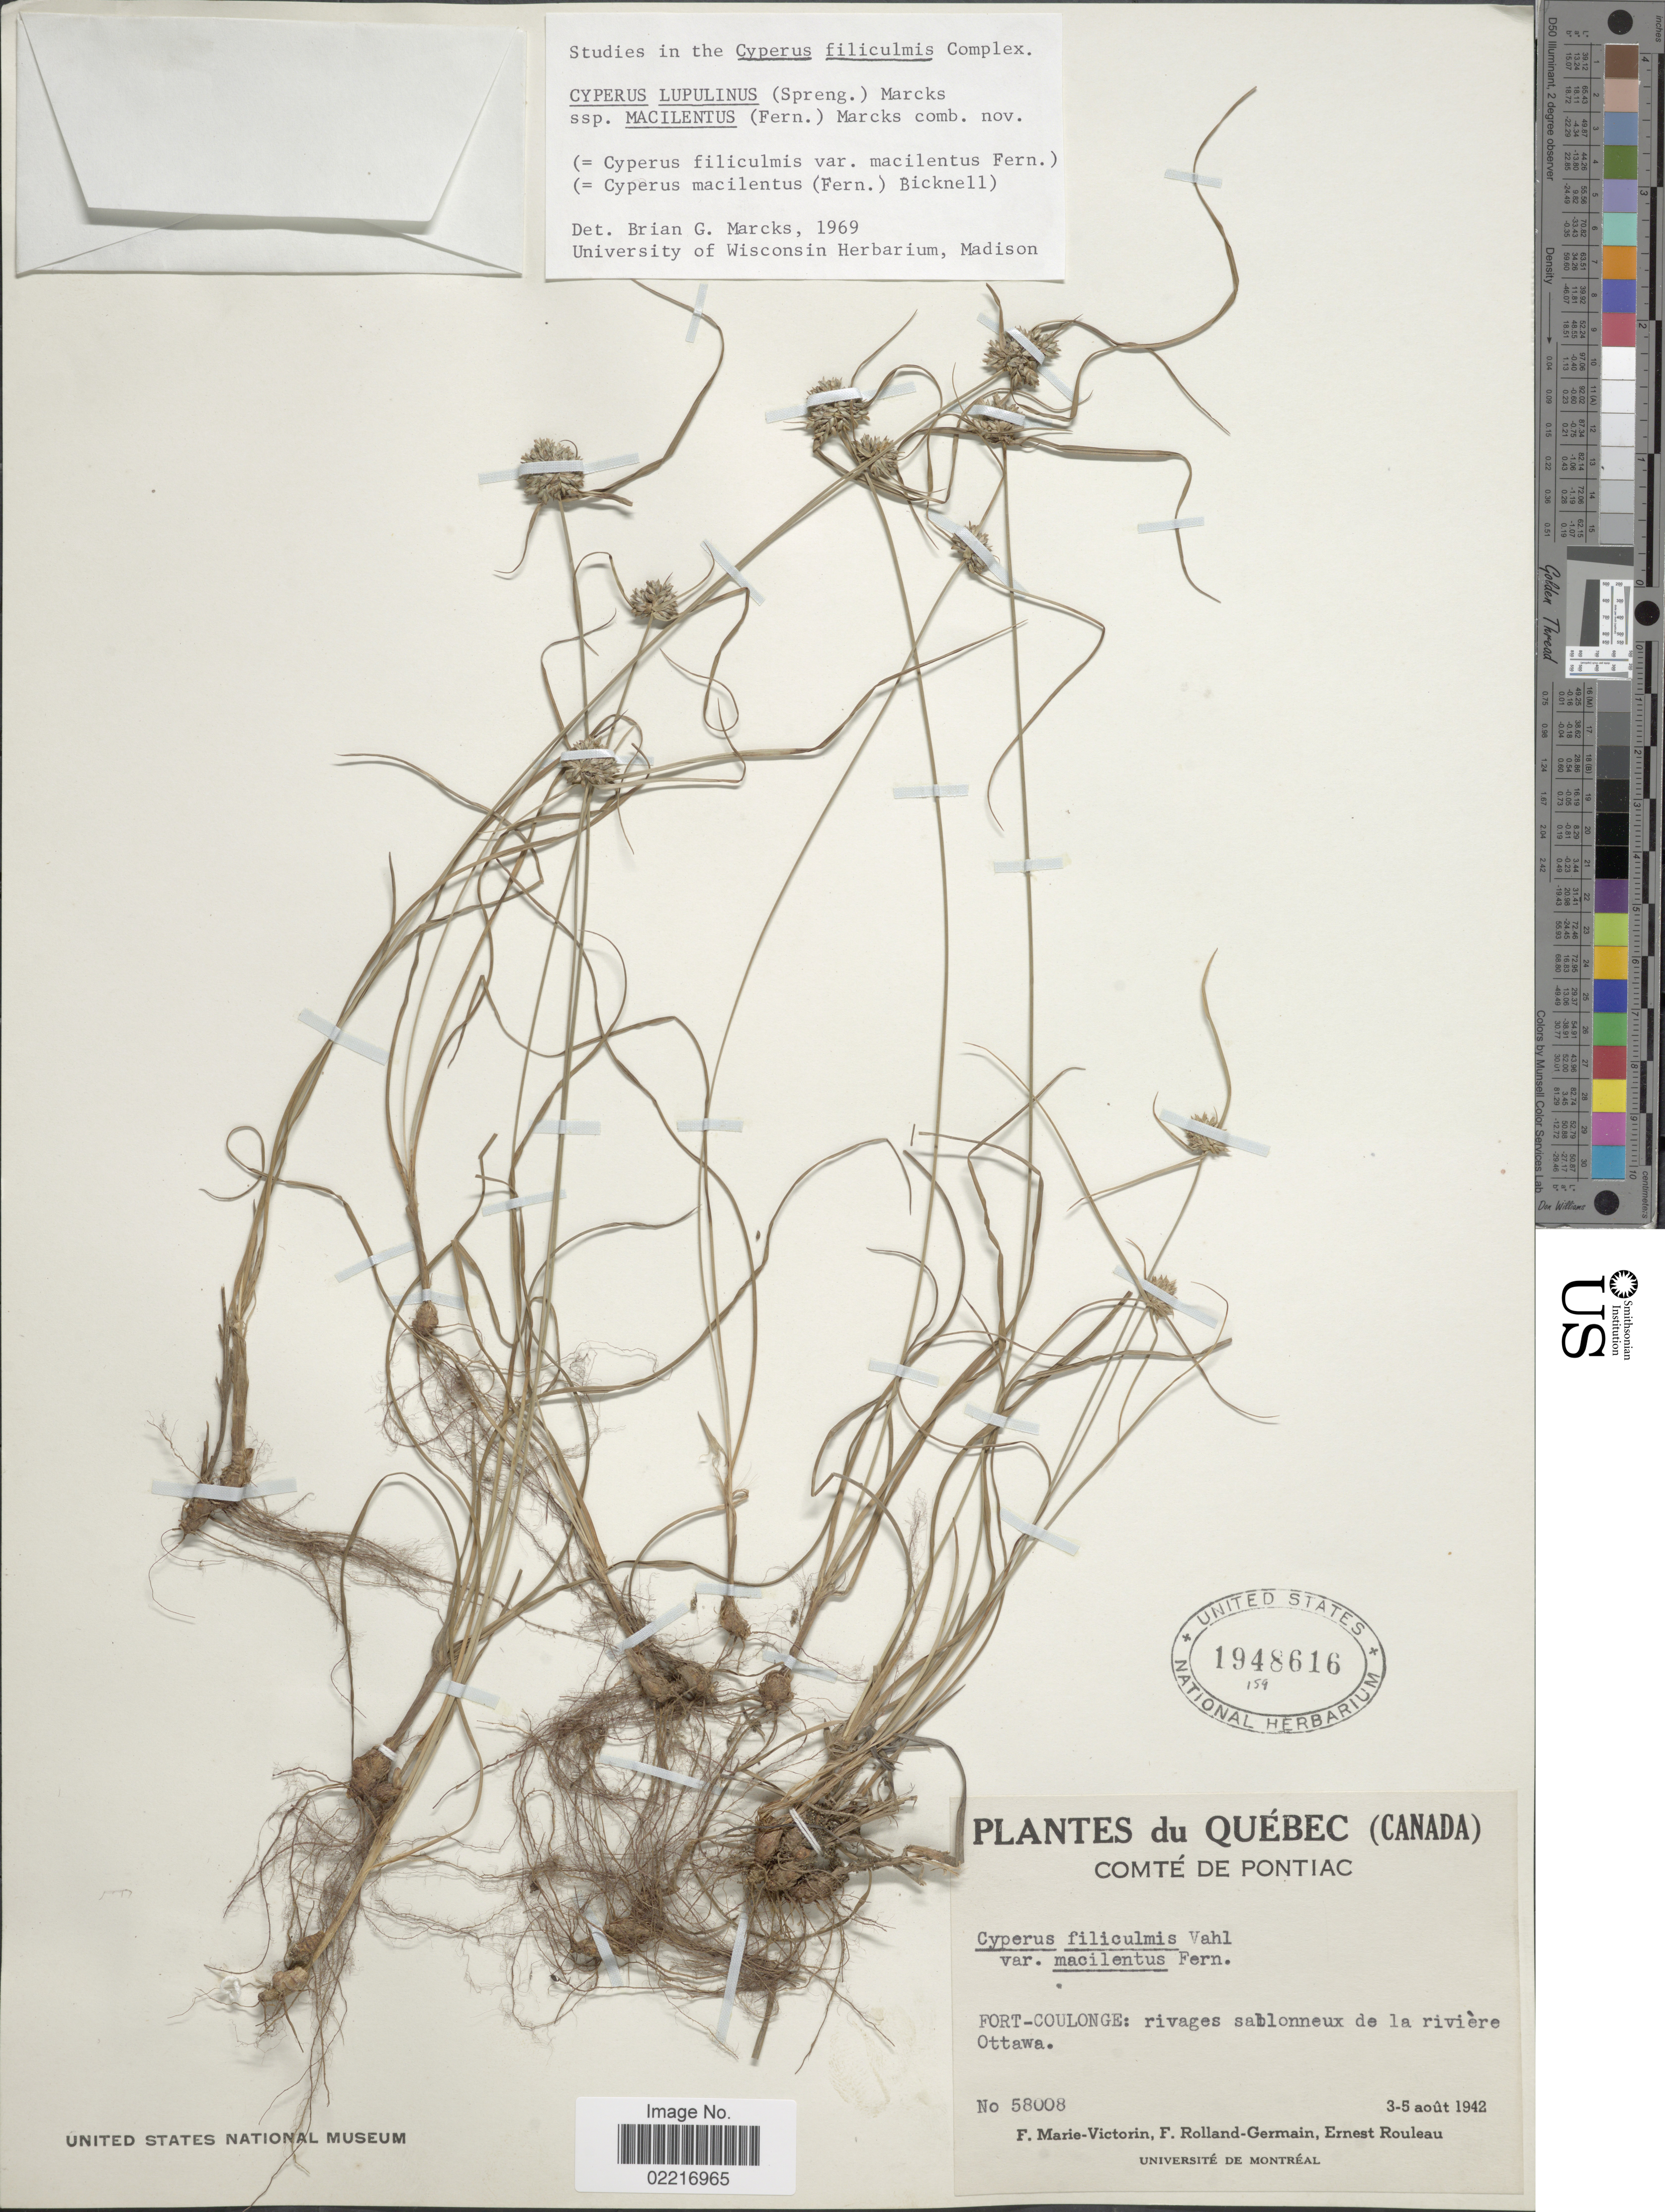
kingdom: Plantae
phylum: Tracheophyta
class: Liliopsida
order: Poales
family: Cyperaceae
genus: Cyperus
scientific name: Cyperus lupulinus subsp. macilentus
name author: (Fernald) Marcks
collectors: F. Marie-Victorin, Rolland-Germain & J. Rouleau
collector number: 58008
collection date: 1942-08-03/1942-08-05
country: Canada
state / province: Quebec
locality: Comte de Pontiac, Fort-Coulonge: rivages sablonneux de la riviere Ottawa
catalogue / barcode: US 1948616